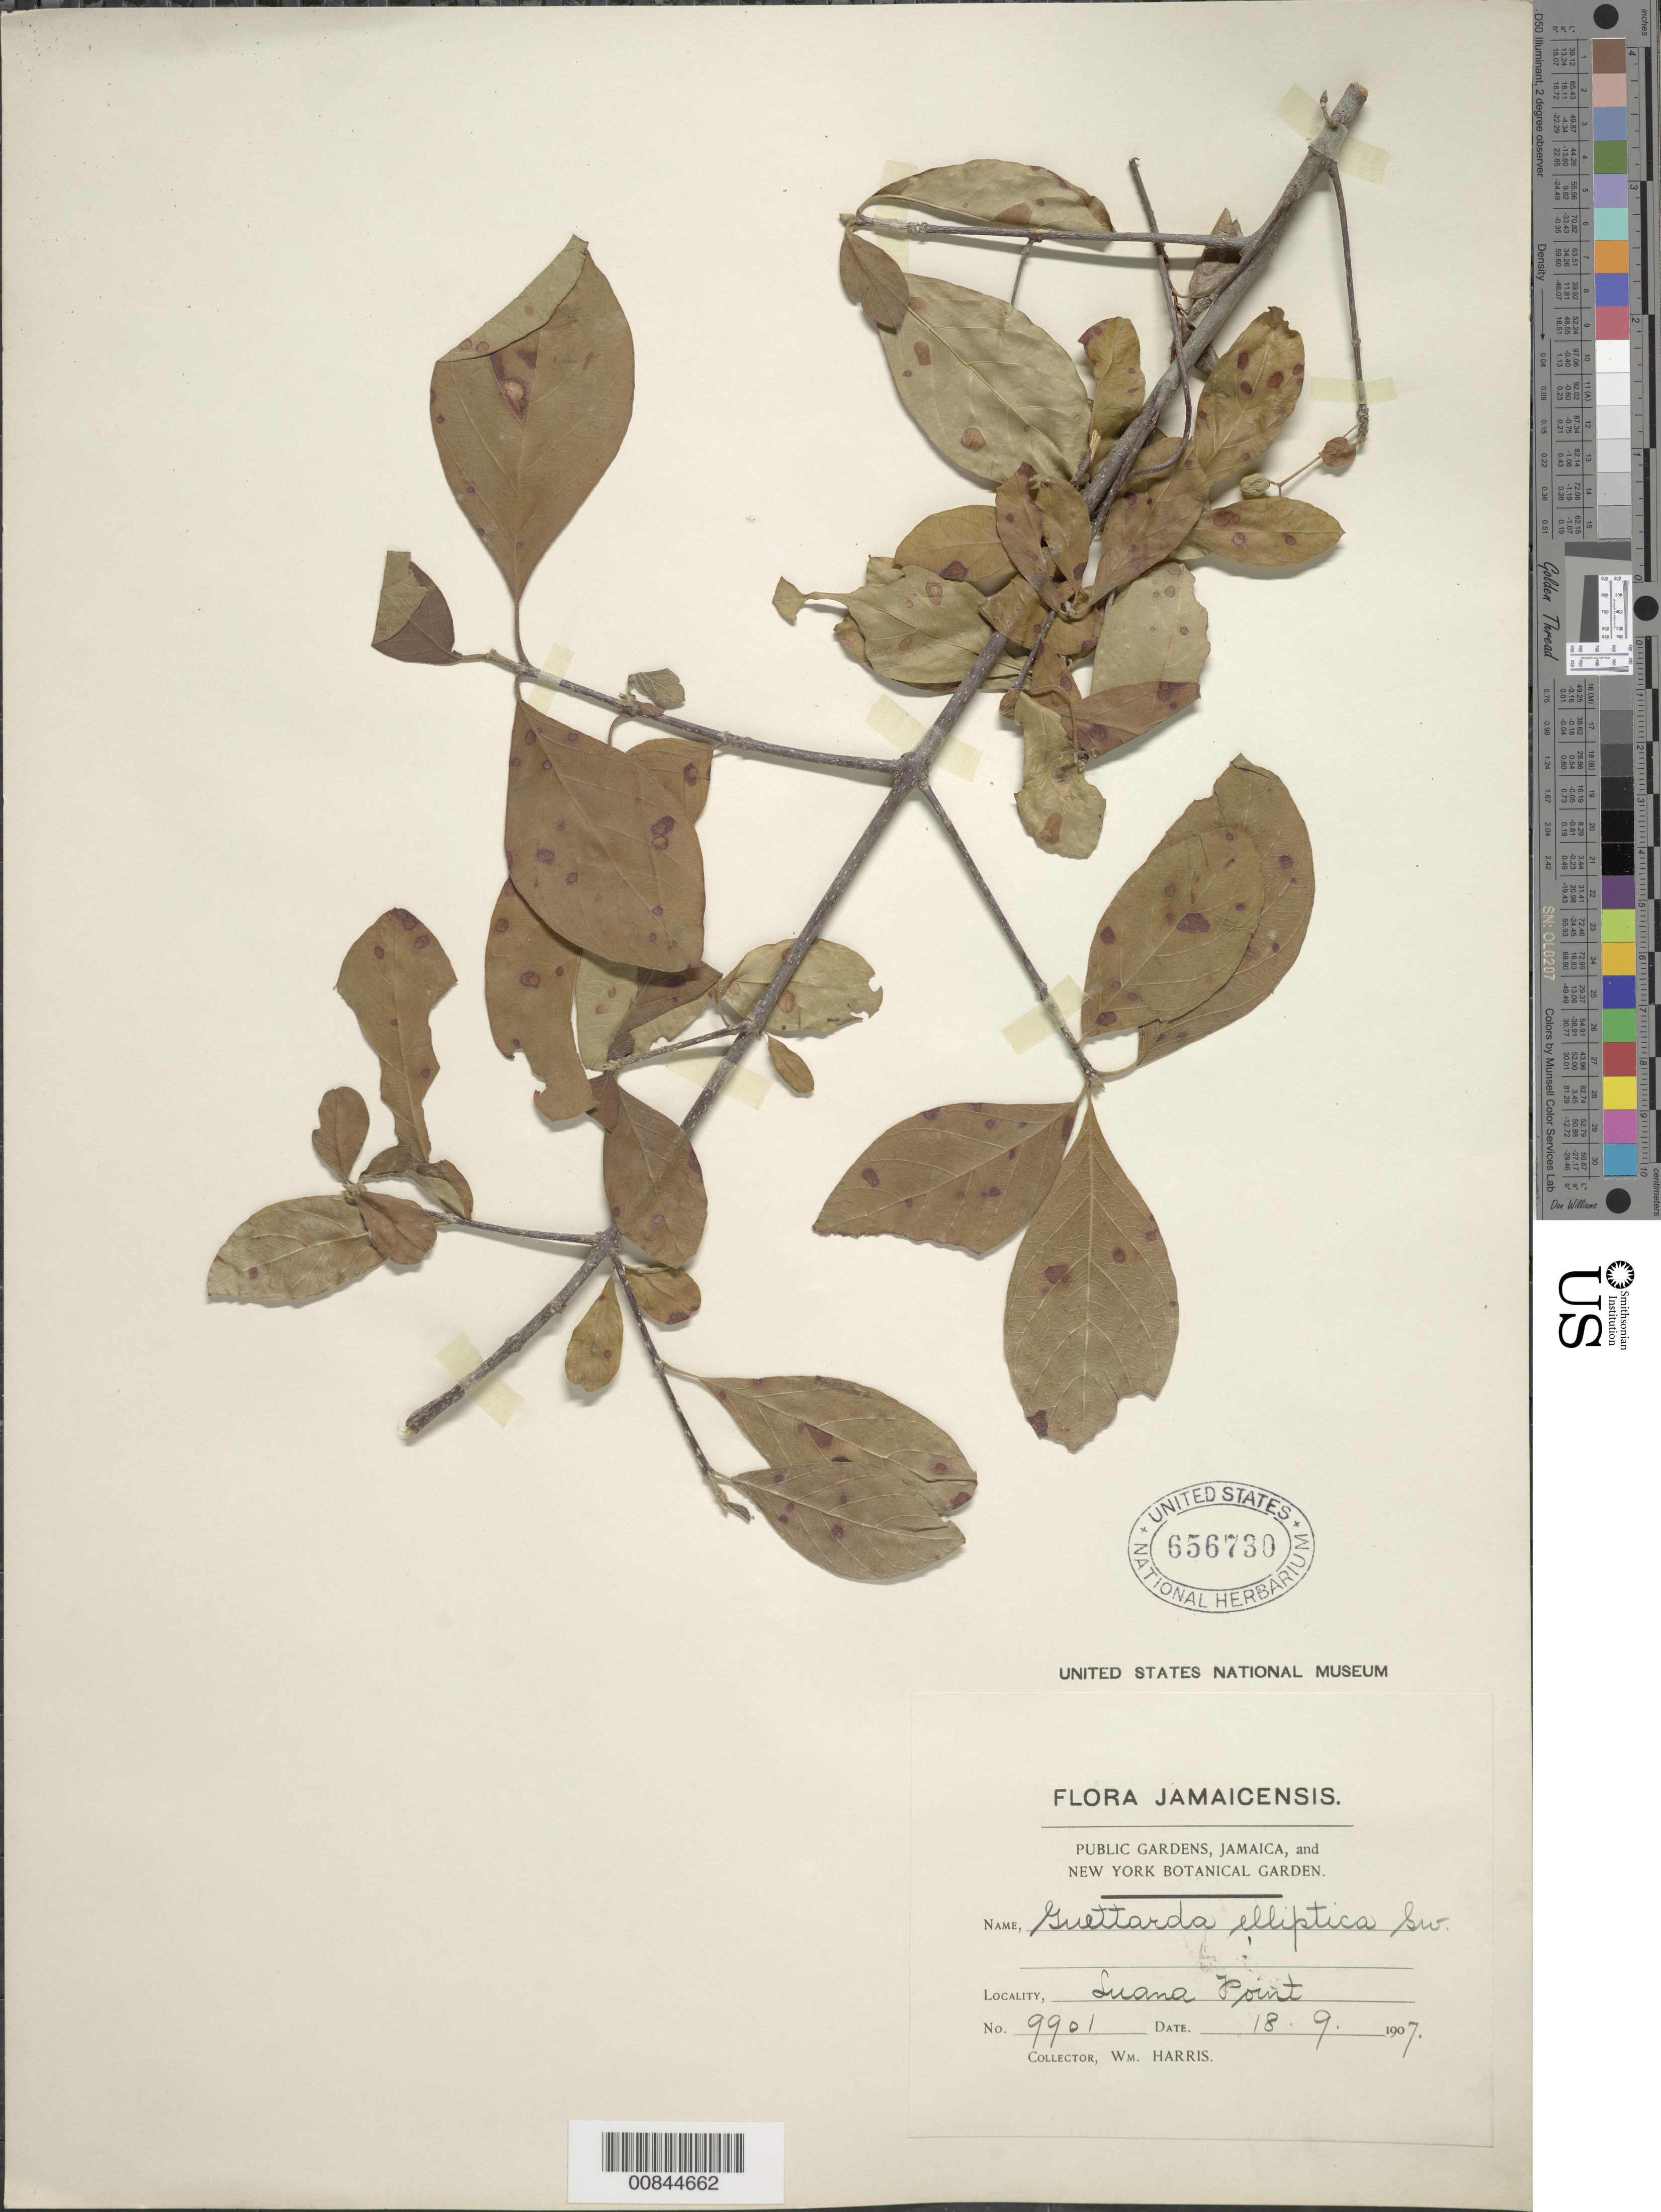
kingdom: Plantae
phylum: Tracheophyta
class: Magnoliopsida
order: Gentianales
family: Rubiaceae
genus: Guettarda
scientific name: Guettarda elliptica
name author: Sw.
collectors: W. H. Harris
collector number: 9901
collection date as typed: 18 Sep 1907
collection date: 1907-09-18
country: Jamaica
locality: Luana Point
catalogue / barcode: US 656730